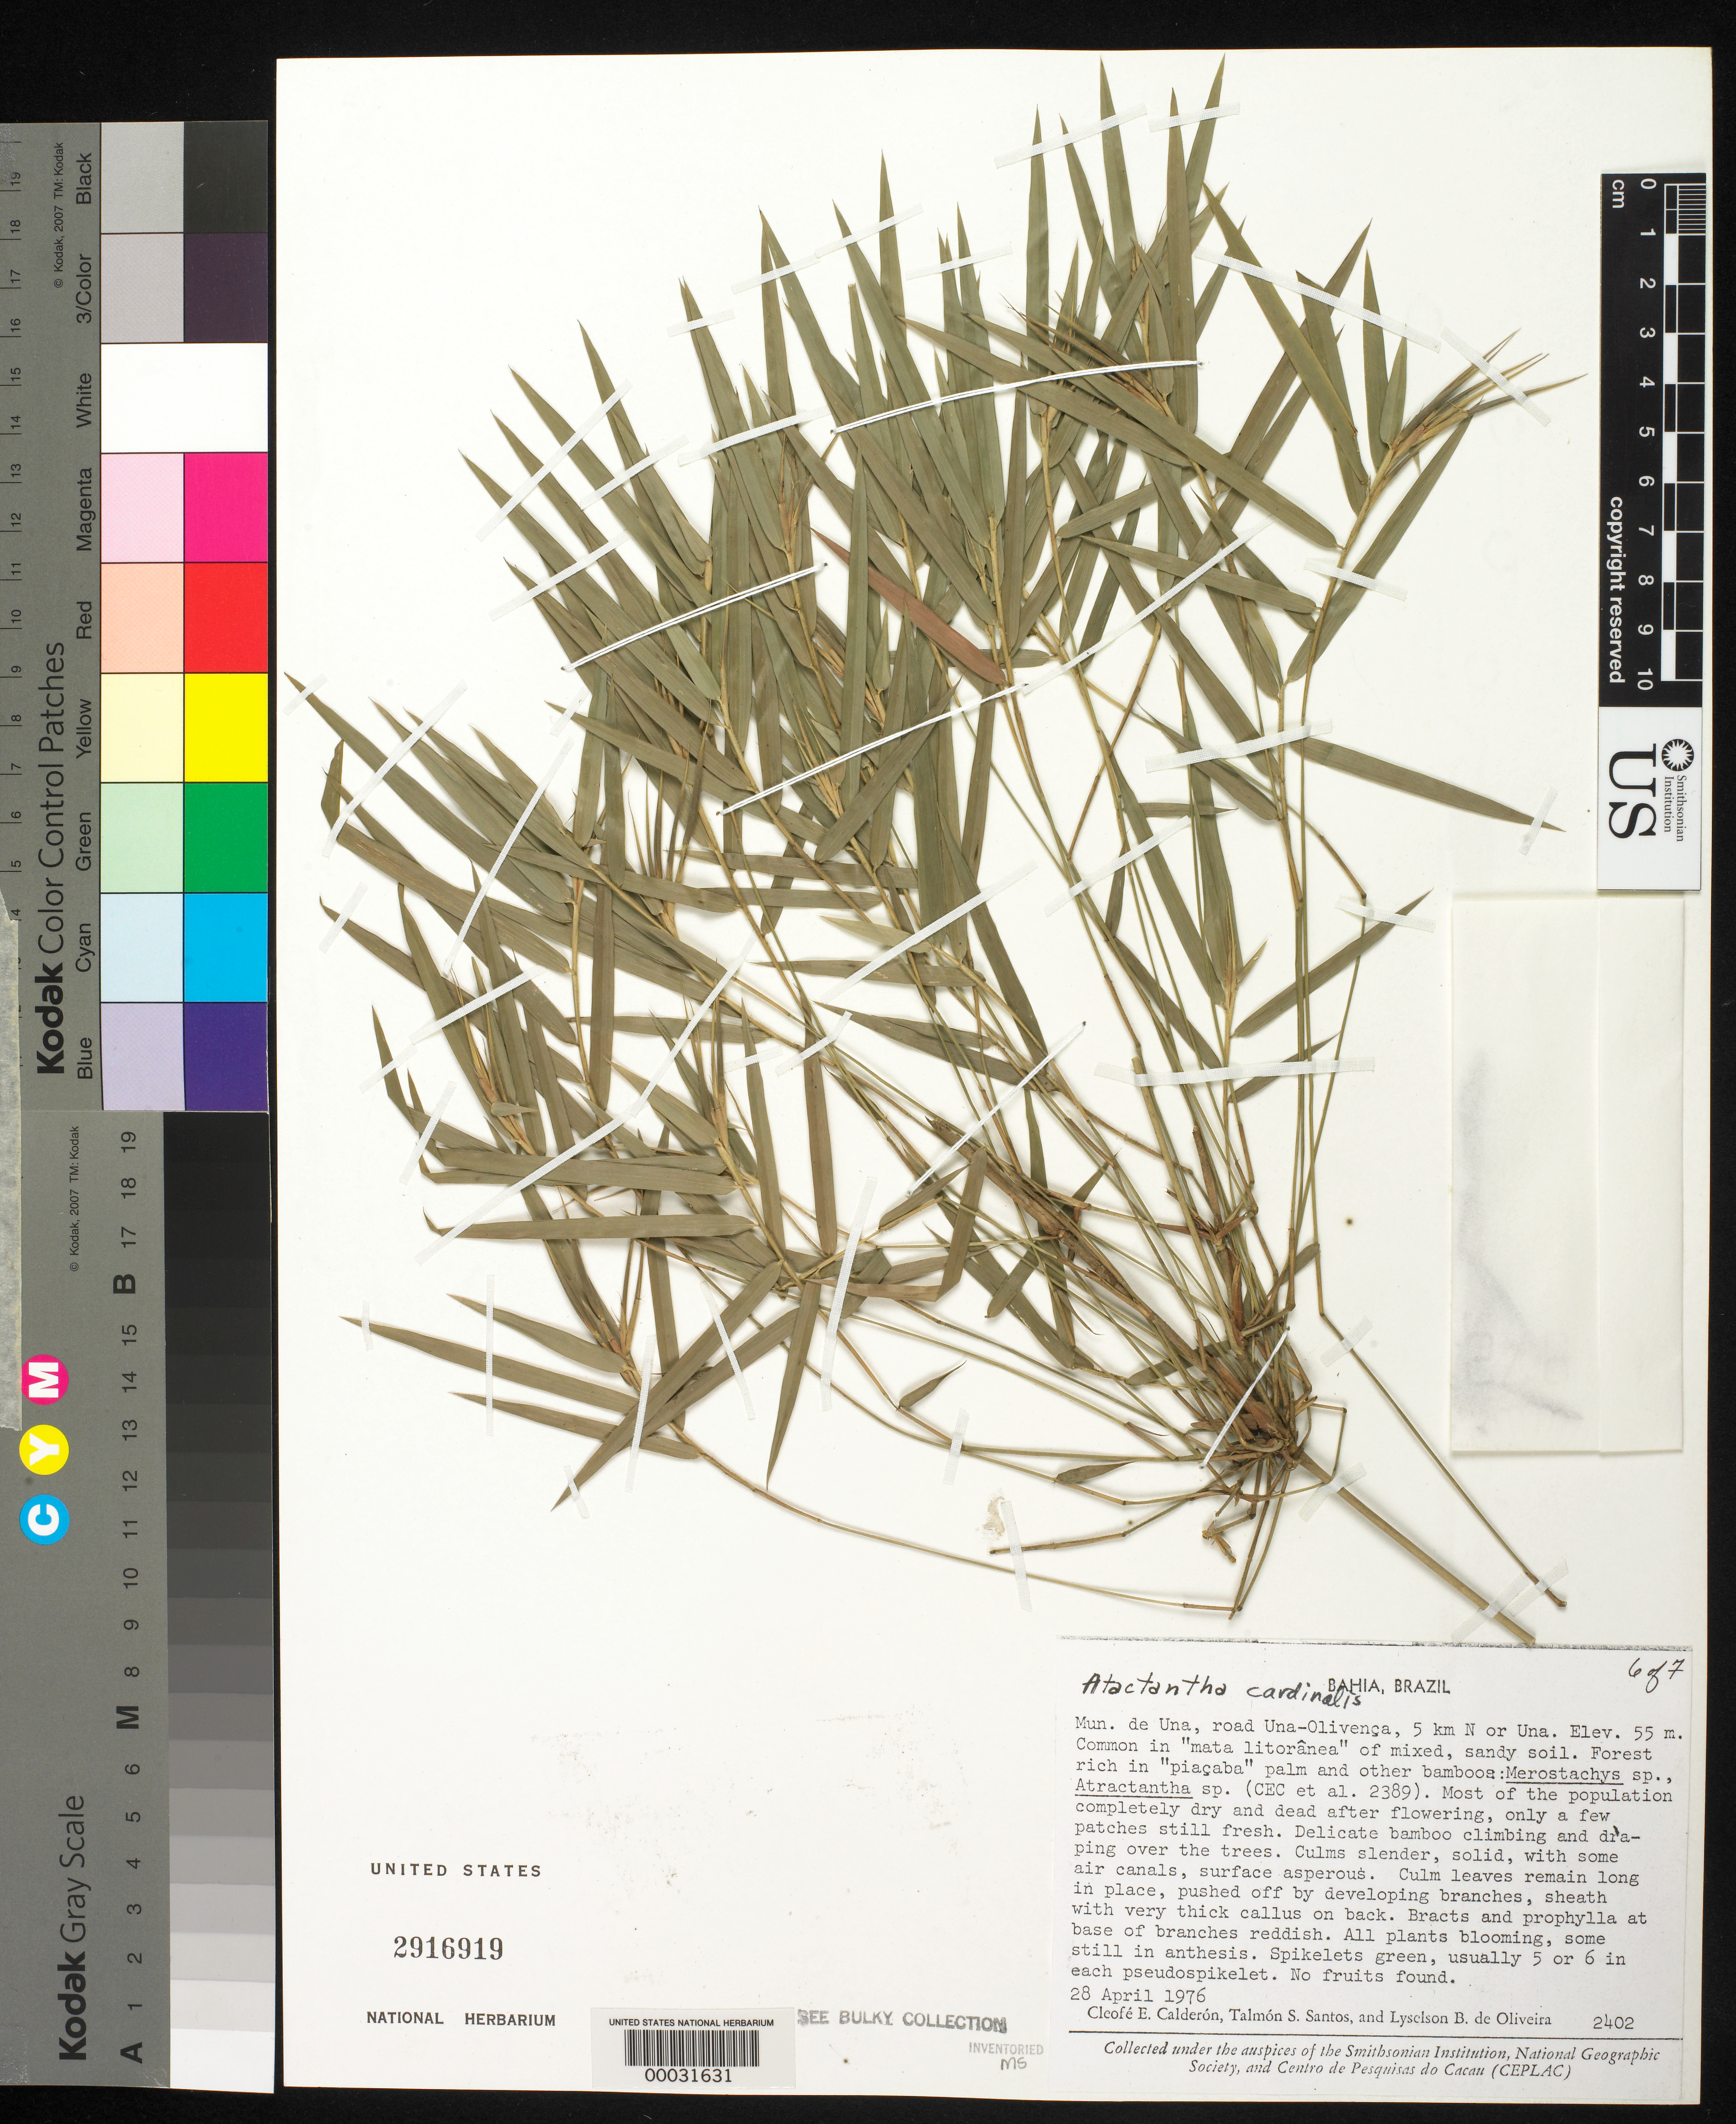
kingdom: Plantae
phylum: Tracheophyta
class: Liliopsida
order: Poales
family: Poaceae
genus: Atractantha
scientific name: Atractantha cardinalis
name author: Judz.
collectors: C. E. Calderón, T. S. Santos & L. de Oliveira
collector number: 2402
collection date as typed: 28 Apr 1976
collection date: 1976-04-28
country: Brazil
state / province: Bahia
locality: Una, olivenca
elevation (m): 55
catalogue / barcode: US 2916919